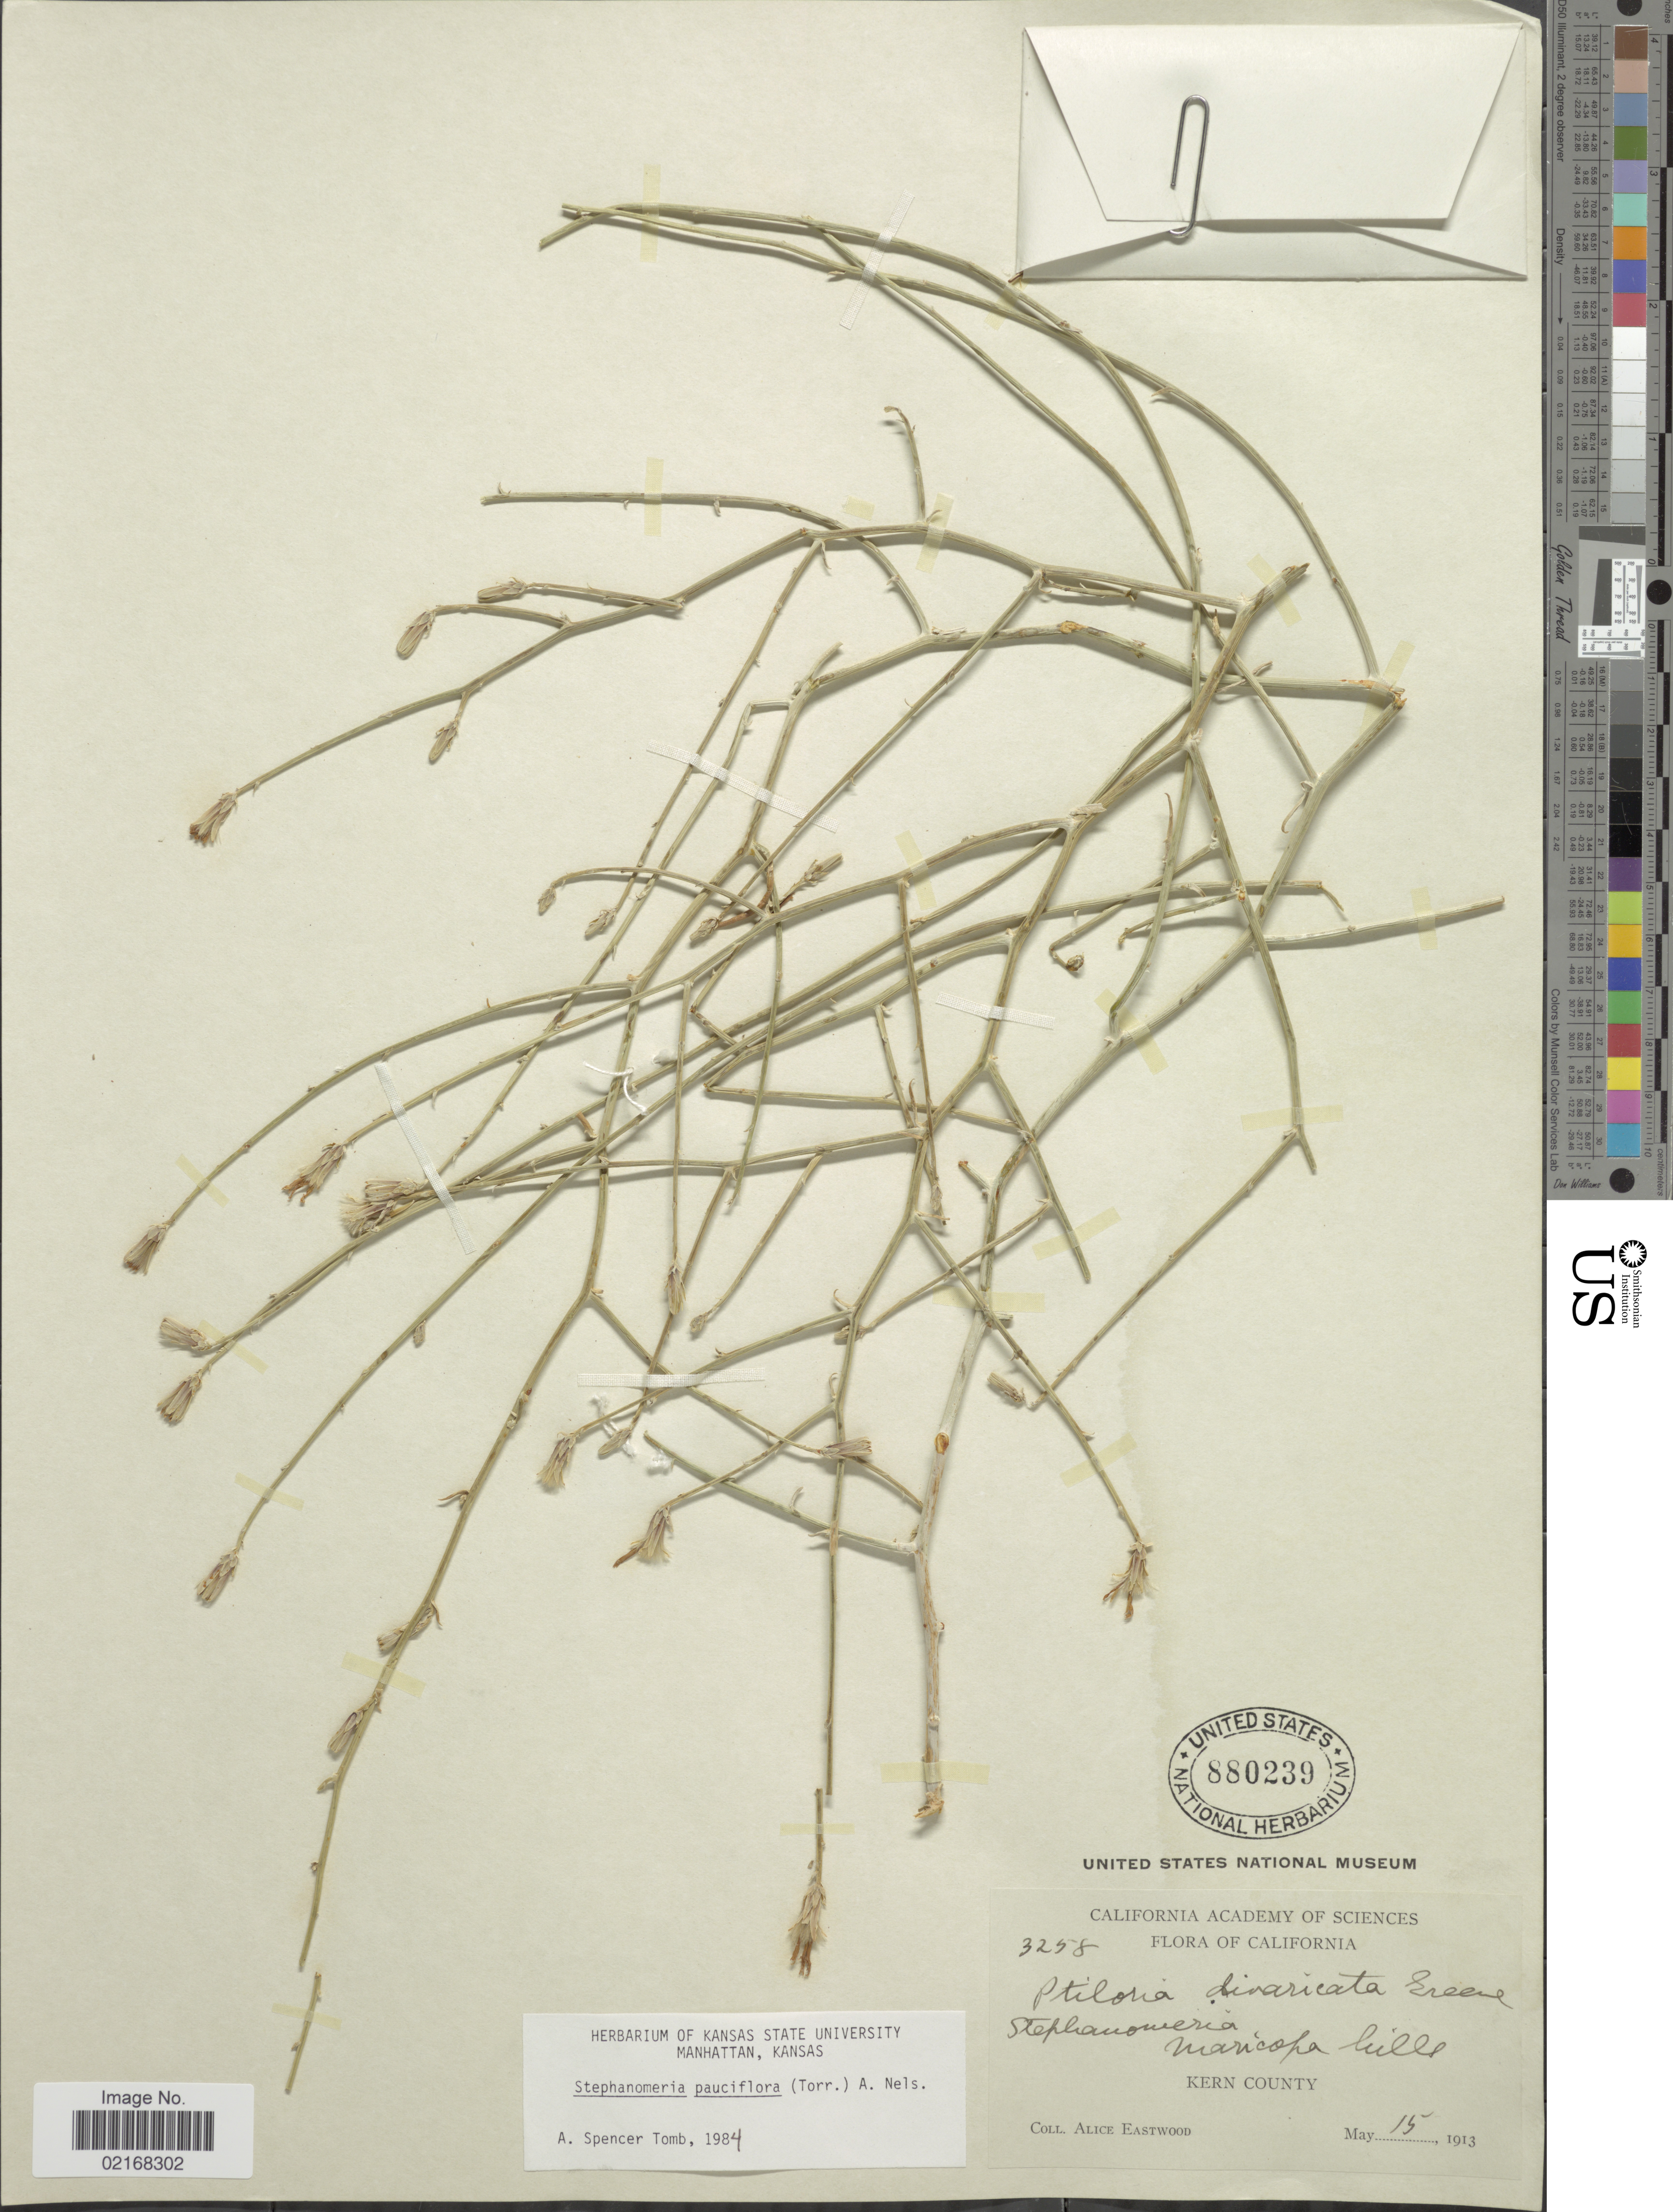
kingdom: Plantae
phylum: Tracheophyta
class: Magnoliopsida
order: Asterales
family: Asteraceae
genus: Stephanomeria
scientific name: Stephanomeria pauciflora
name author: (Torr.) A. Nelson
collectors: A. Eastwood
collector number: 3258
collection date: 1913-05-15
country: United States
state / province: California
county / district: Kern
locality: Maricopa hill, Kern County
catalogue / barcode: US 880239